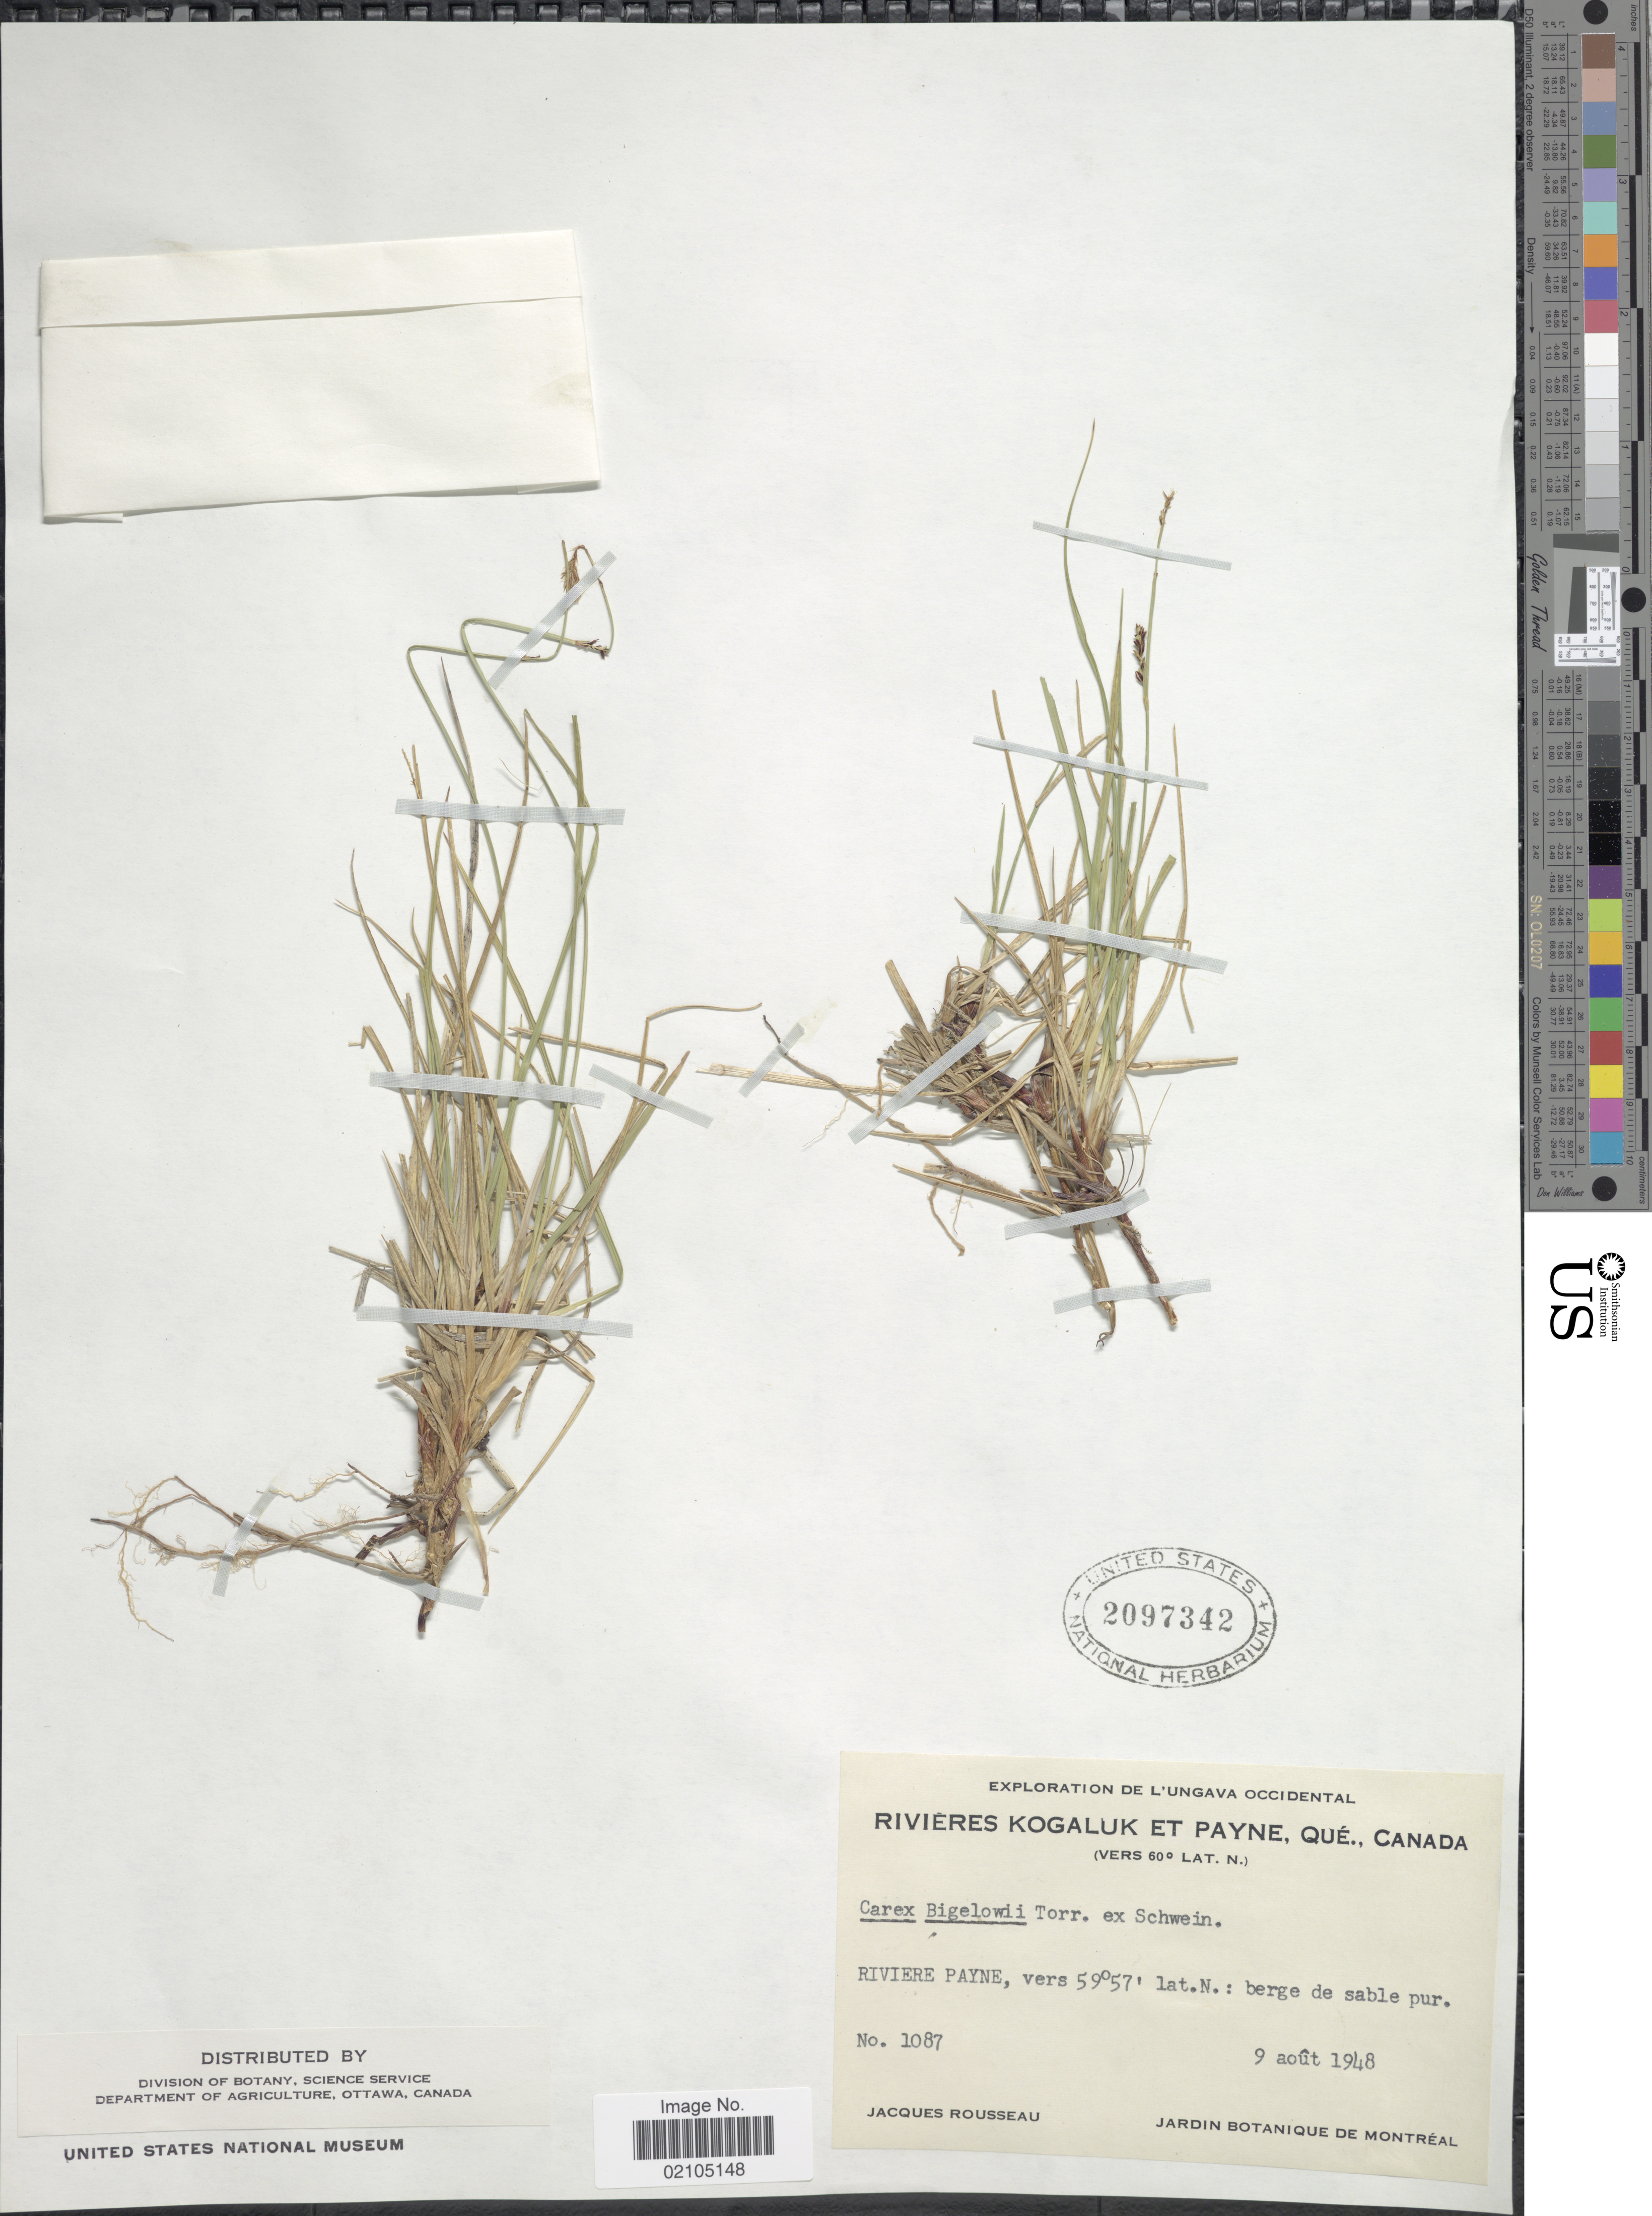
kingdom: Plantae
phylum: Tracheophyta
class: Liliopsida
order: Poales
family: Cyperaceae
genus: Carex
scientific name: Carex bigelowii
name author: Torr. ex Schwein.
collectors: J. Rousseau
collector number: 1087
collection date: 1948-08-09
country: Canada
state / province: Quebec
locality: L'Ungava occidental, Rivieres Kogaluk et Payne, Que., Canada. Riviere Payne, berge de sable pur.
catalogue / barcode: US 2097342